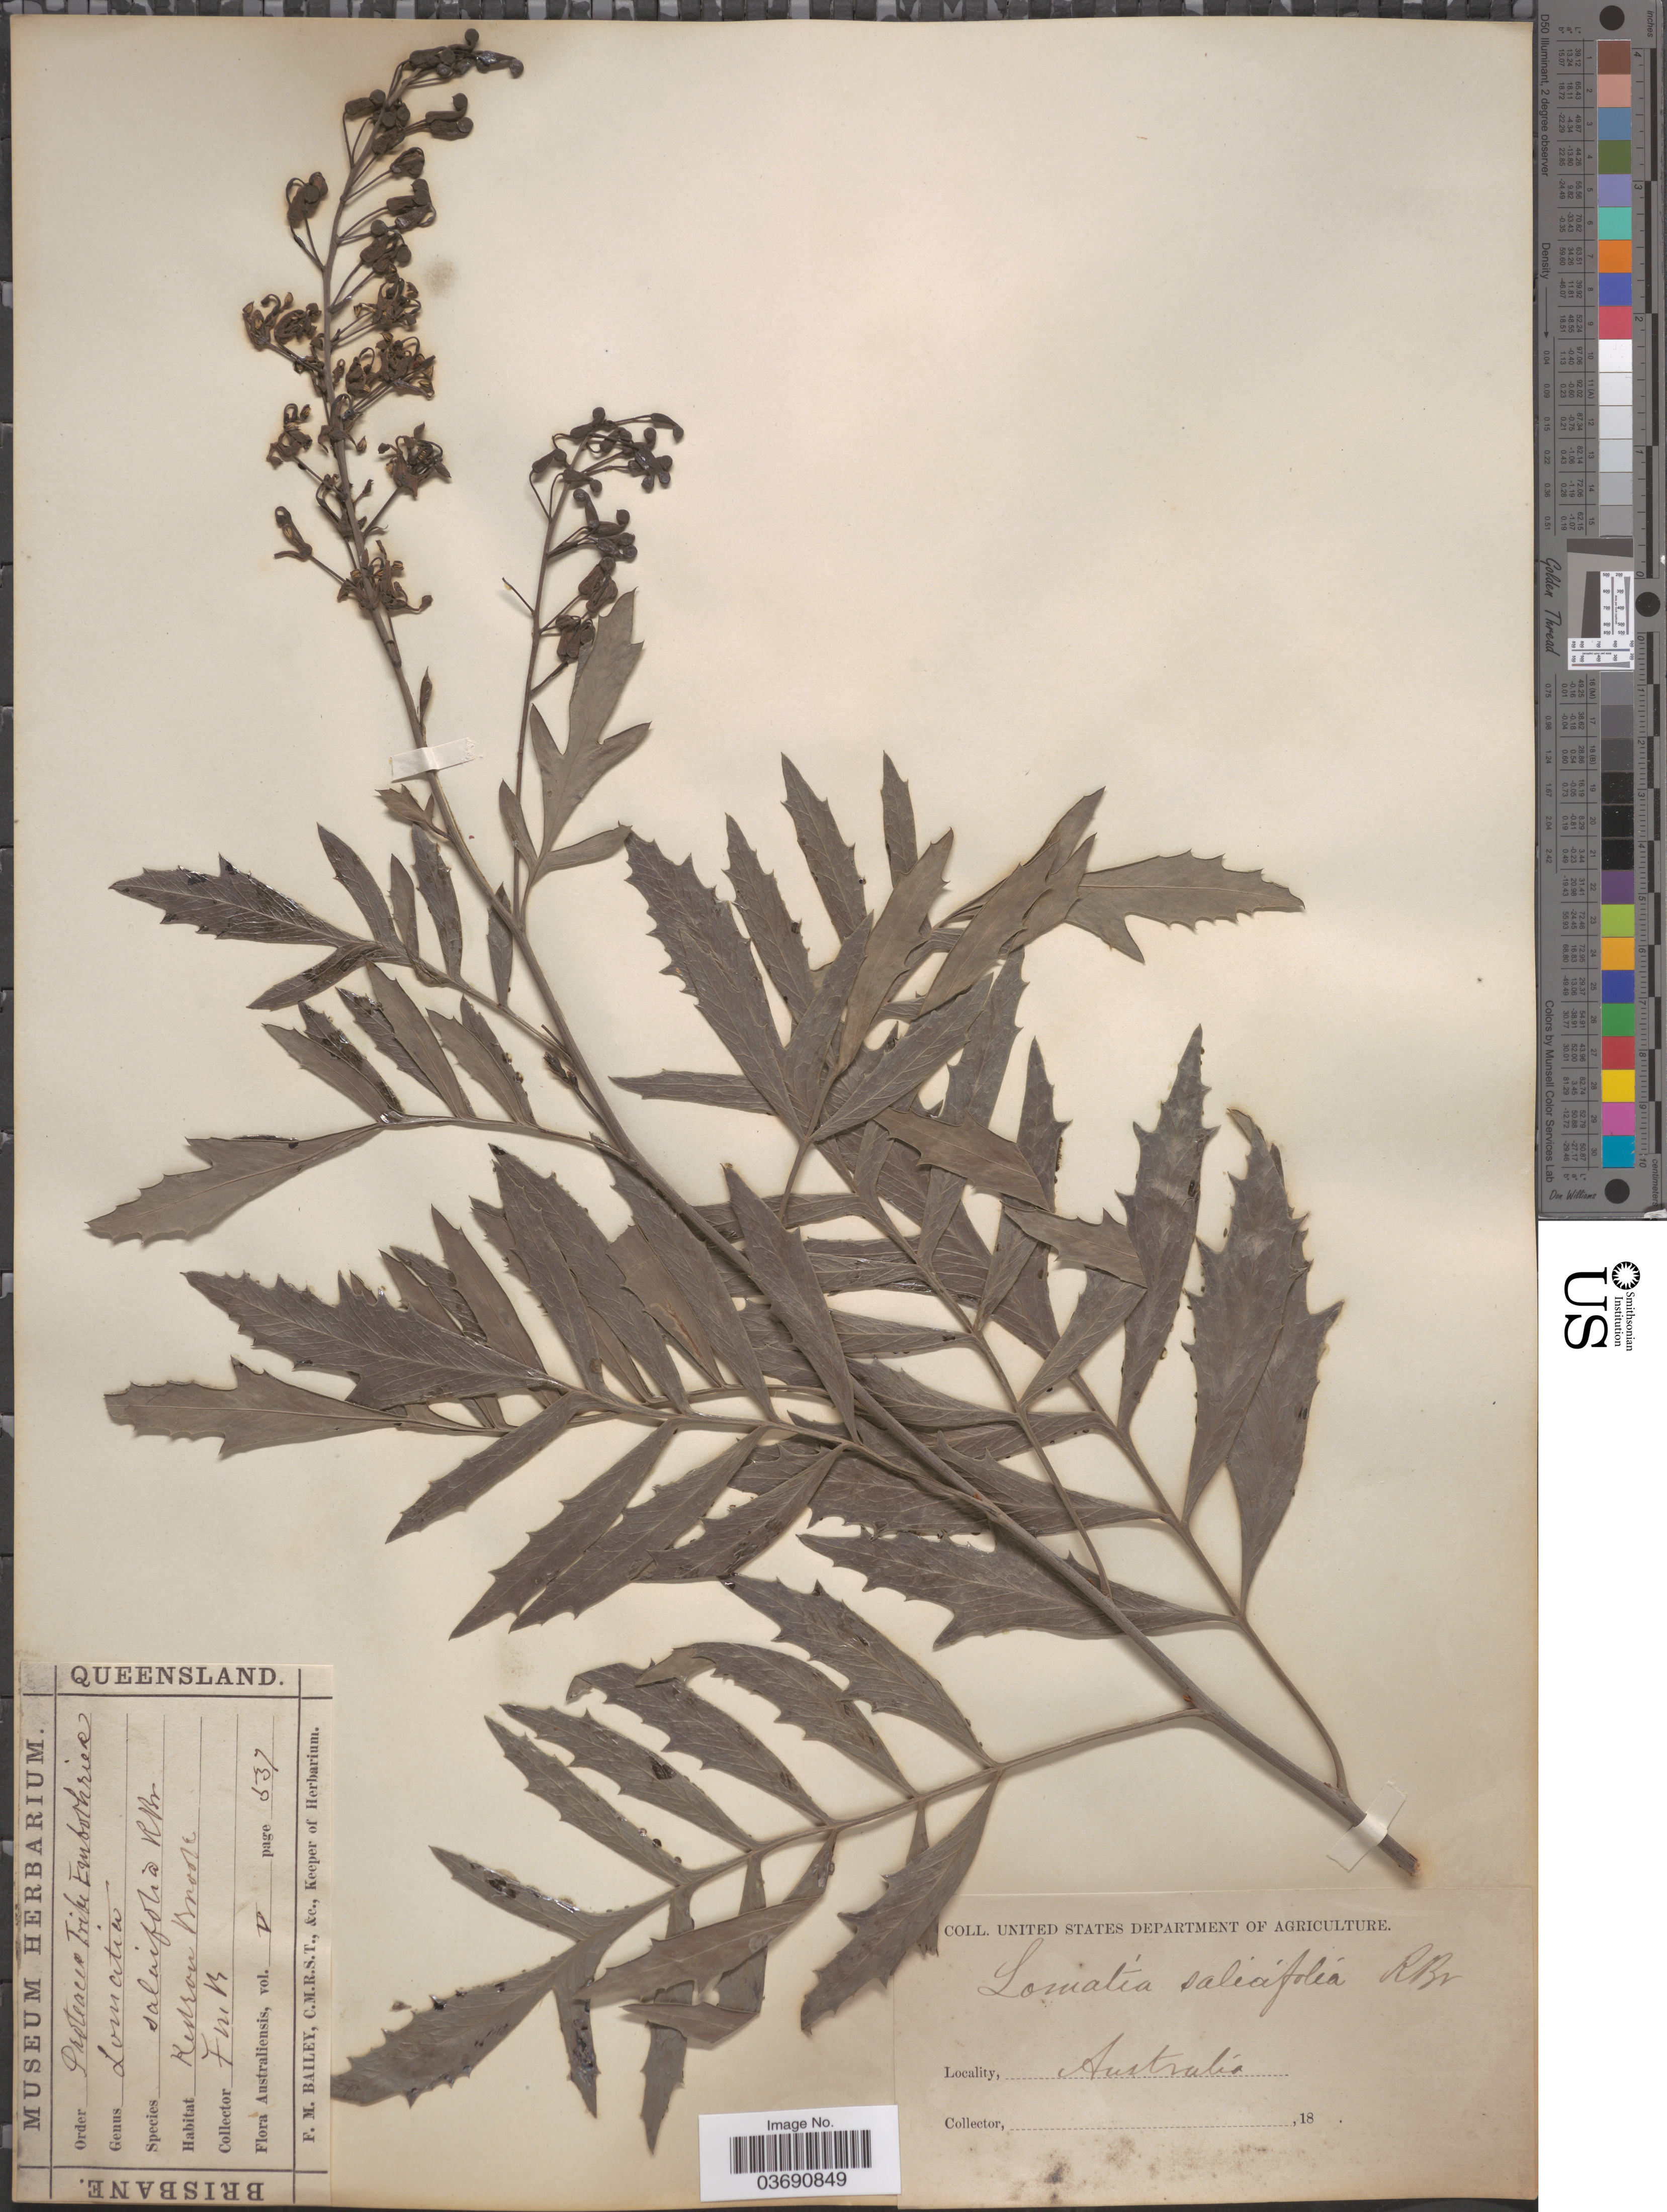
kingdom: Plantae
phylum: Tracheophyta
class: Magnoliopsida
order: Proteales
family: Proteaceae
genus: Lomatia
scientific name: Lomatia silaifolia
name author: (Sm.) R. Br.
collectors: F. M. Bailey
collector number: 537?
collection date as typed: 18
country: Australia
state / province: Queensland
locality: Brisbane. Kedron Brook.